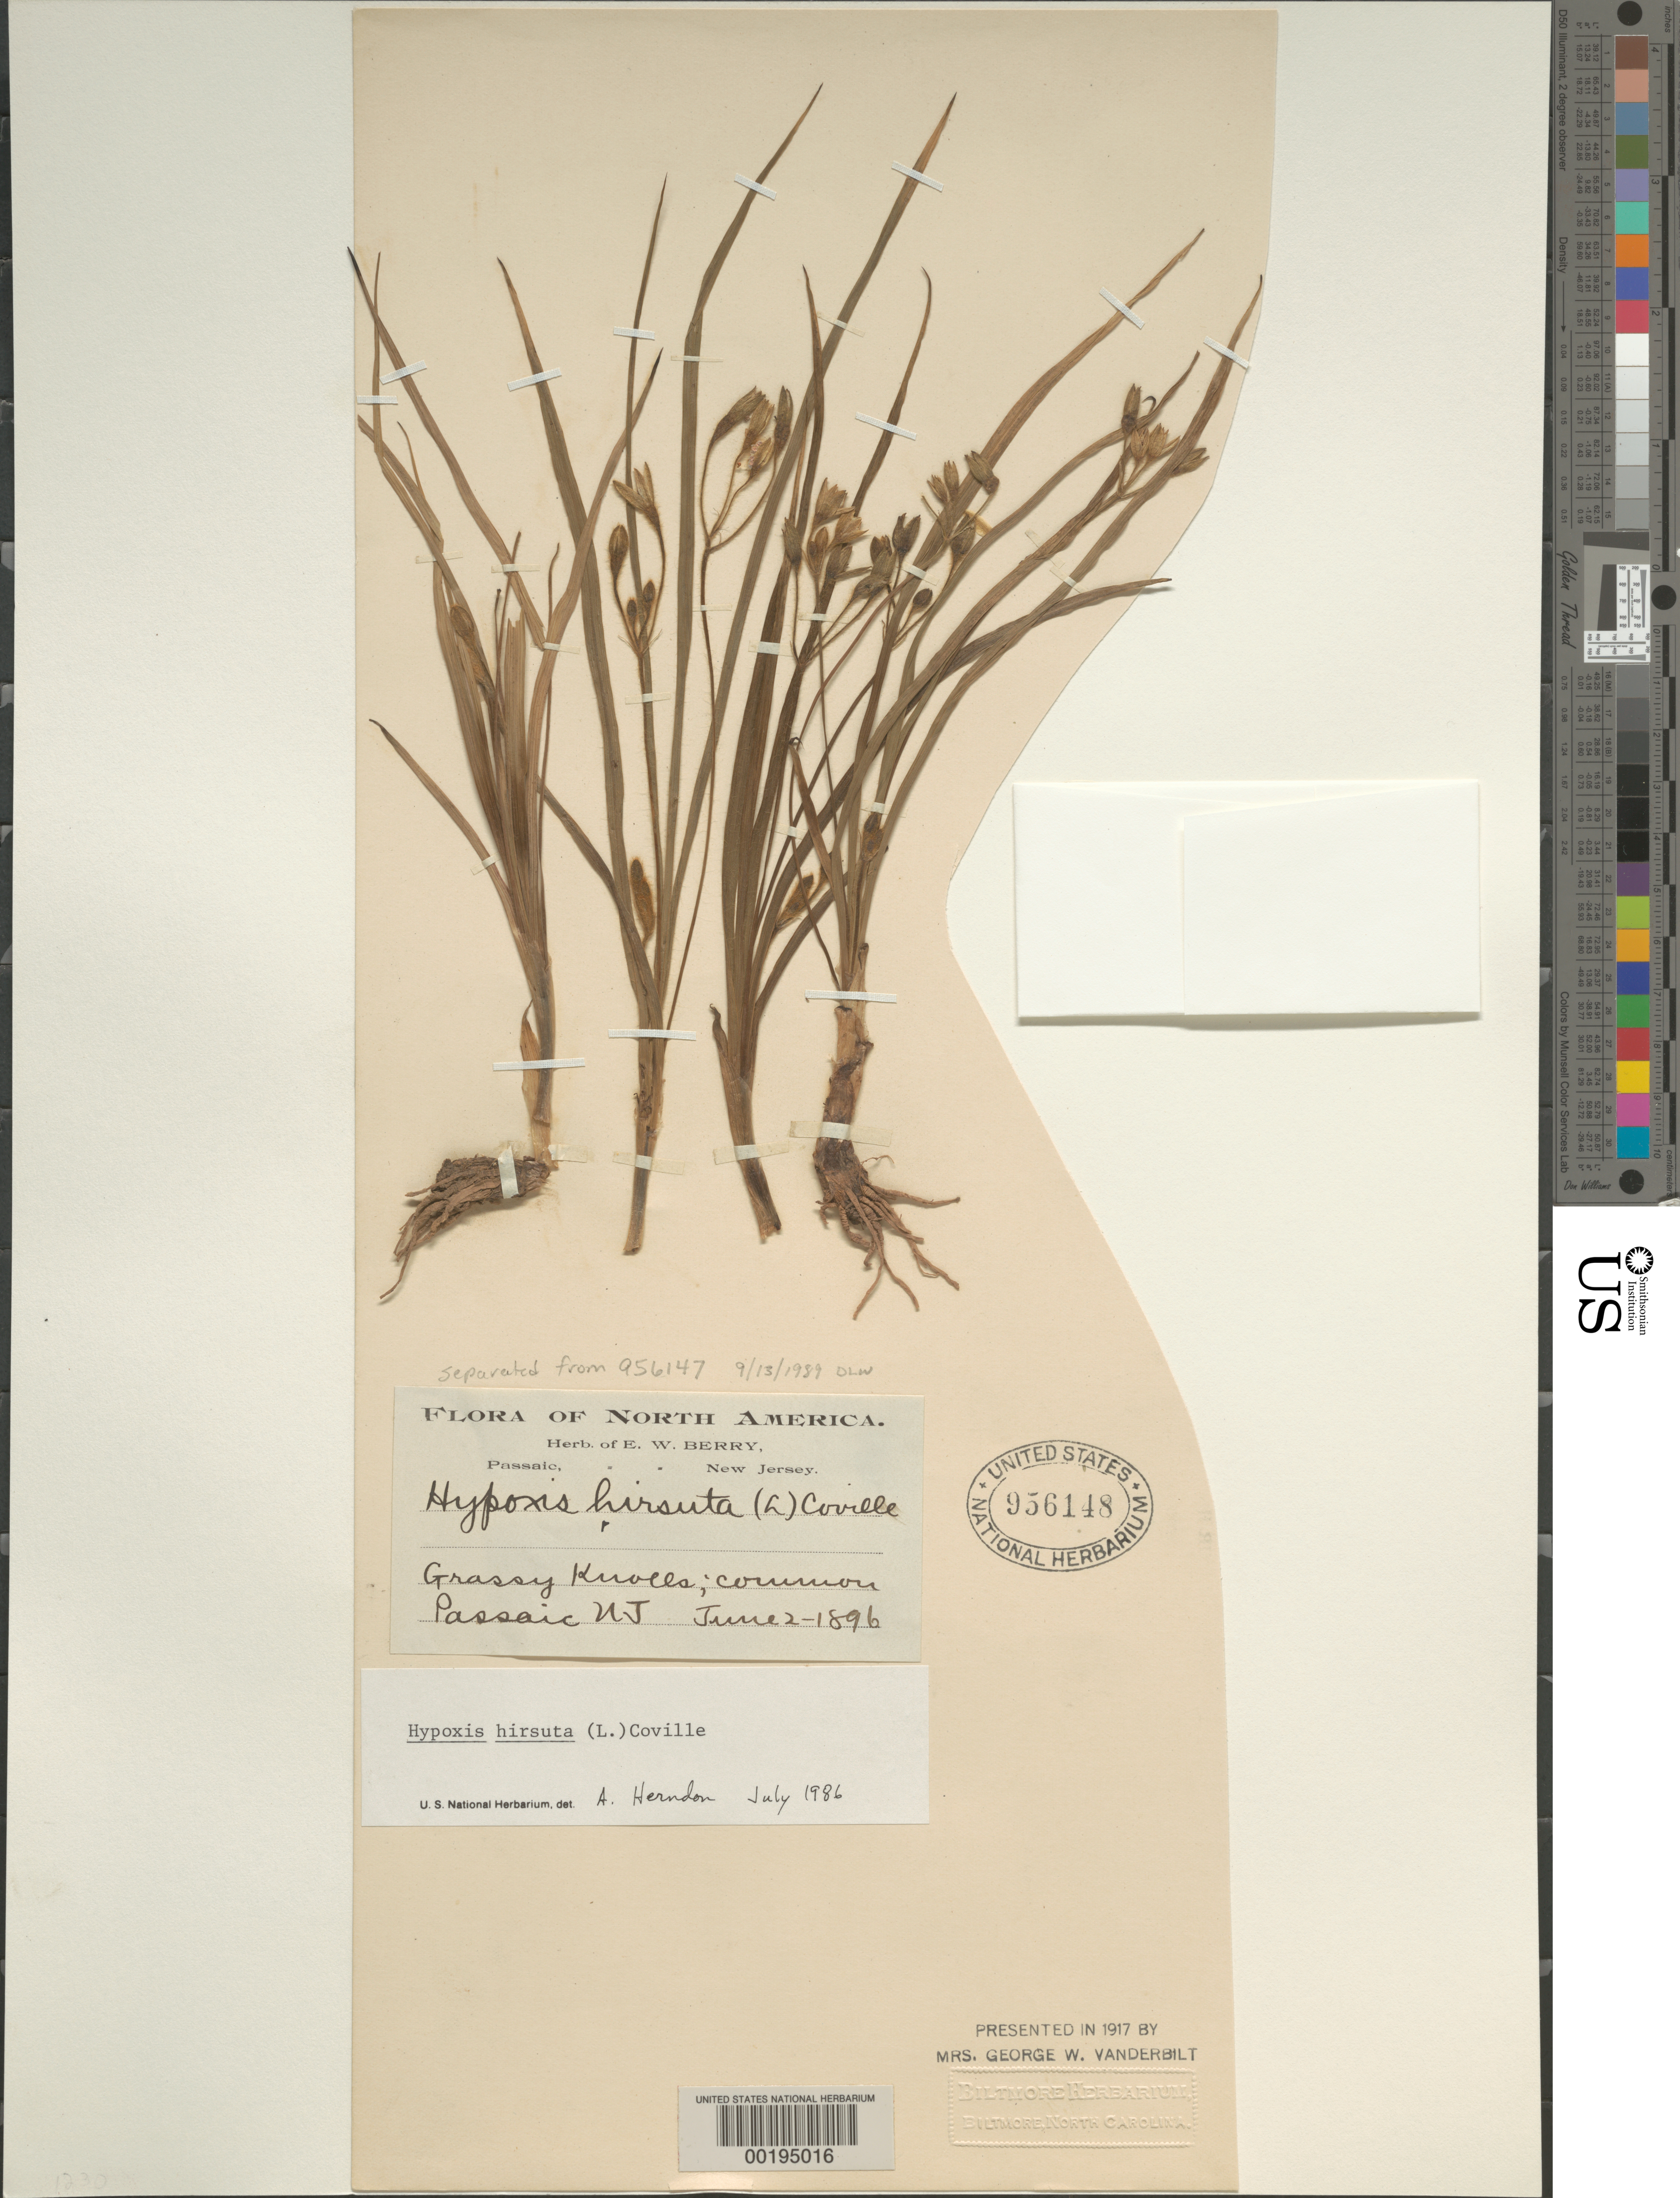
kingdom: Plantae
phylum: Tracheophyta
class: Liliopsida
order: Asparagales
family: Hypoxidaceae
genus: Hypoxis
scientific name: Hypoxis hirsuta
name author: (L.) Coville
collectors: E. Berry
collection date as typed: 02 Jun 1896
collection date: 1896-06-02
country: United States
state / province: New Jersey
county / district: Passaic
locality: Passaic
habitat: Grassy knolls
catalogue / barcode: US 956148